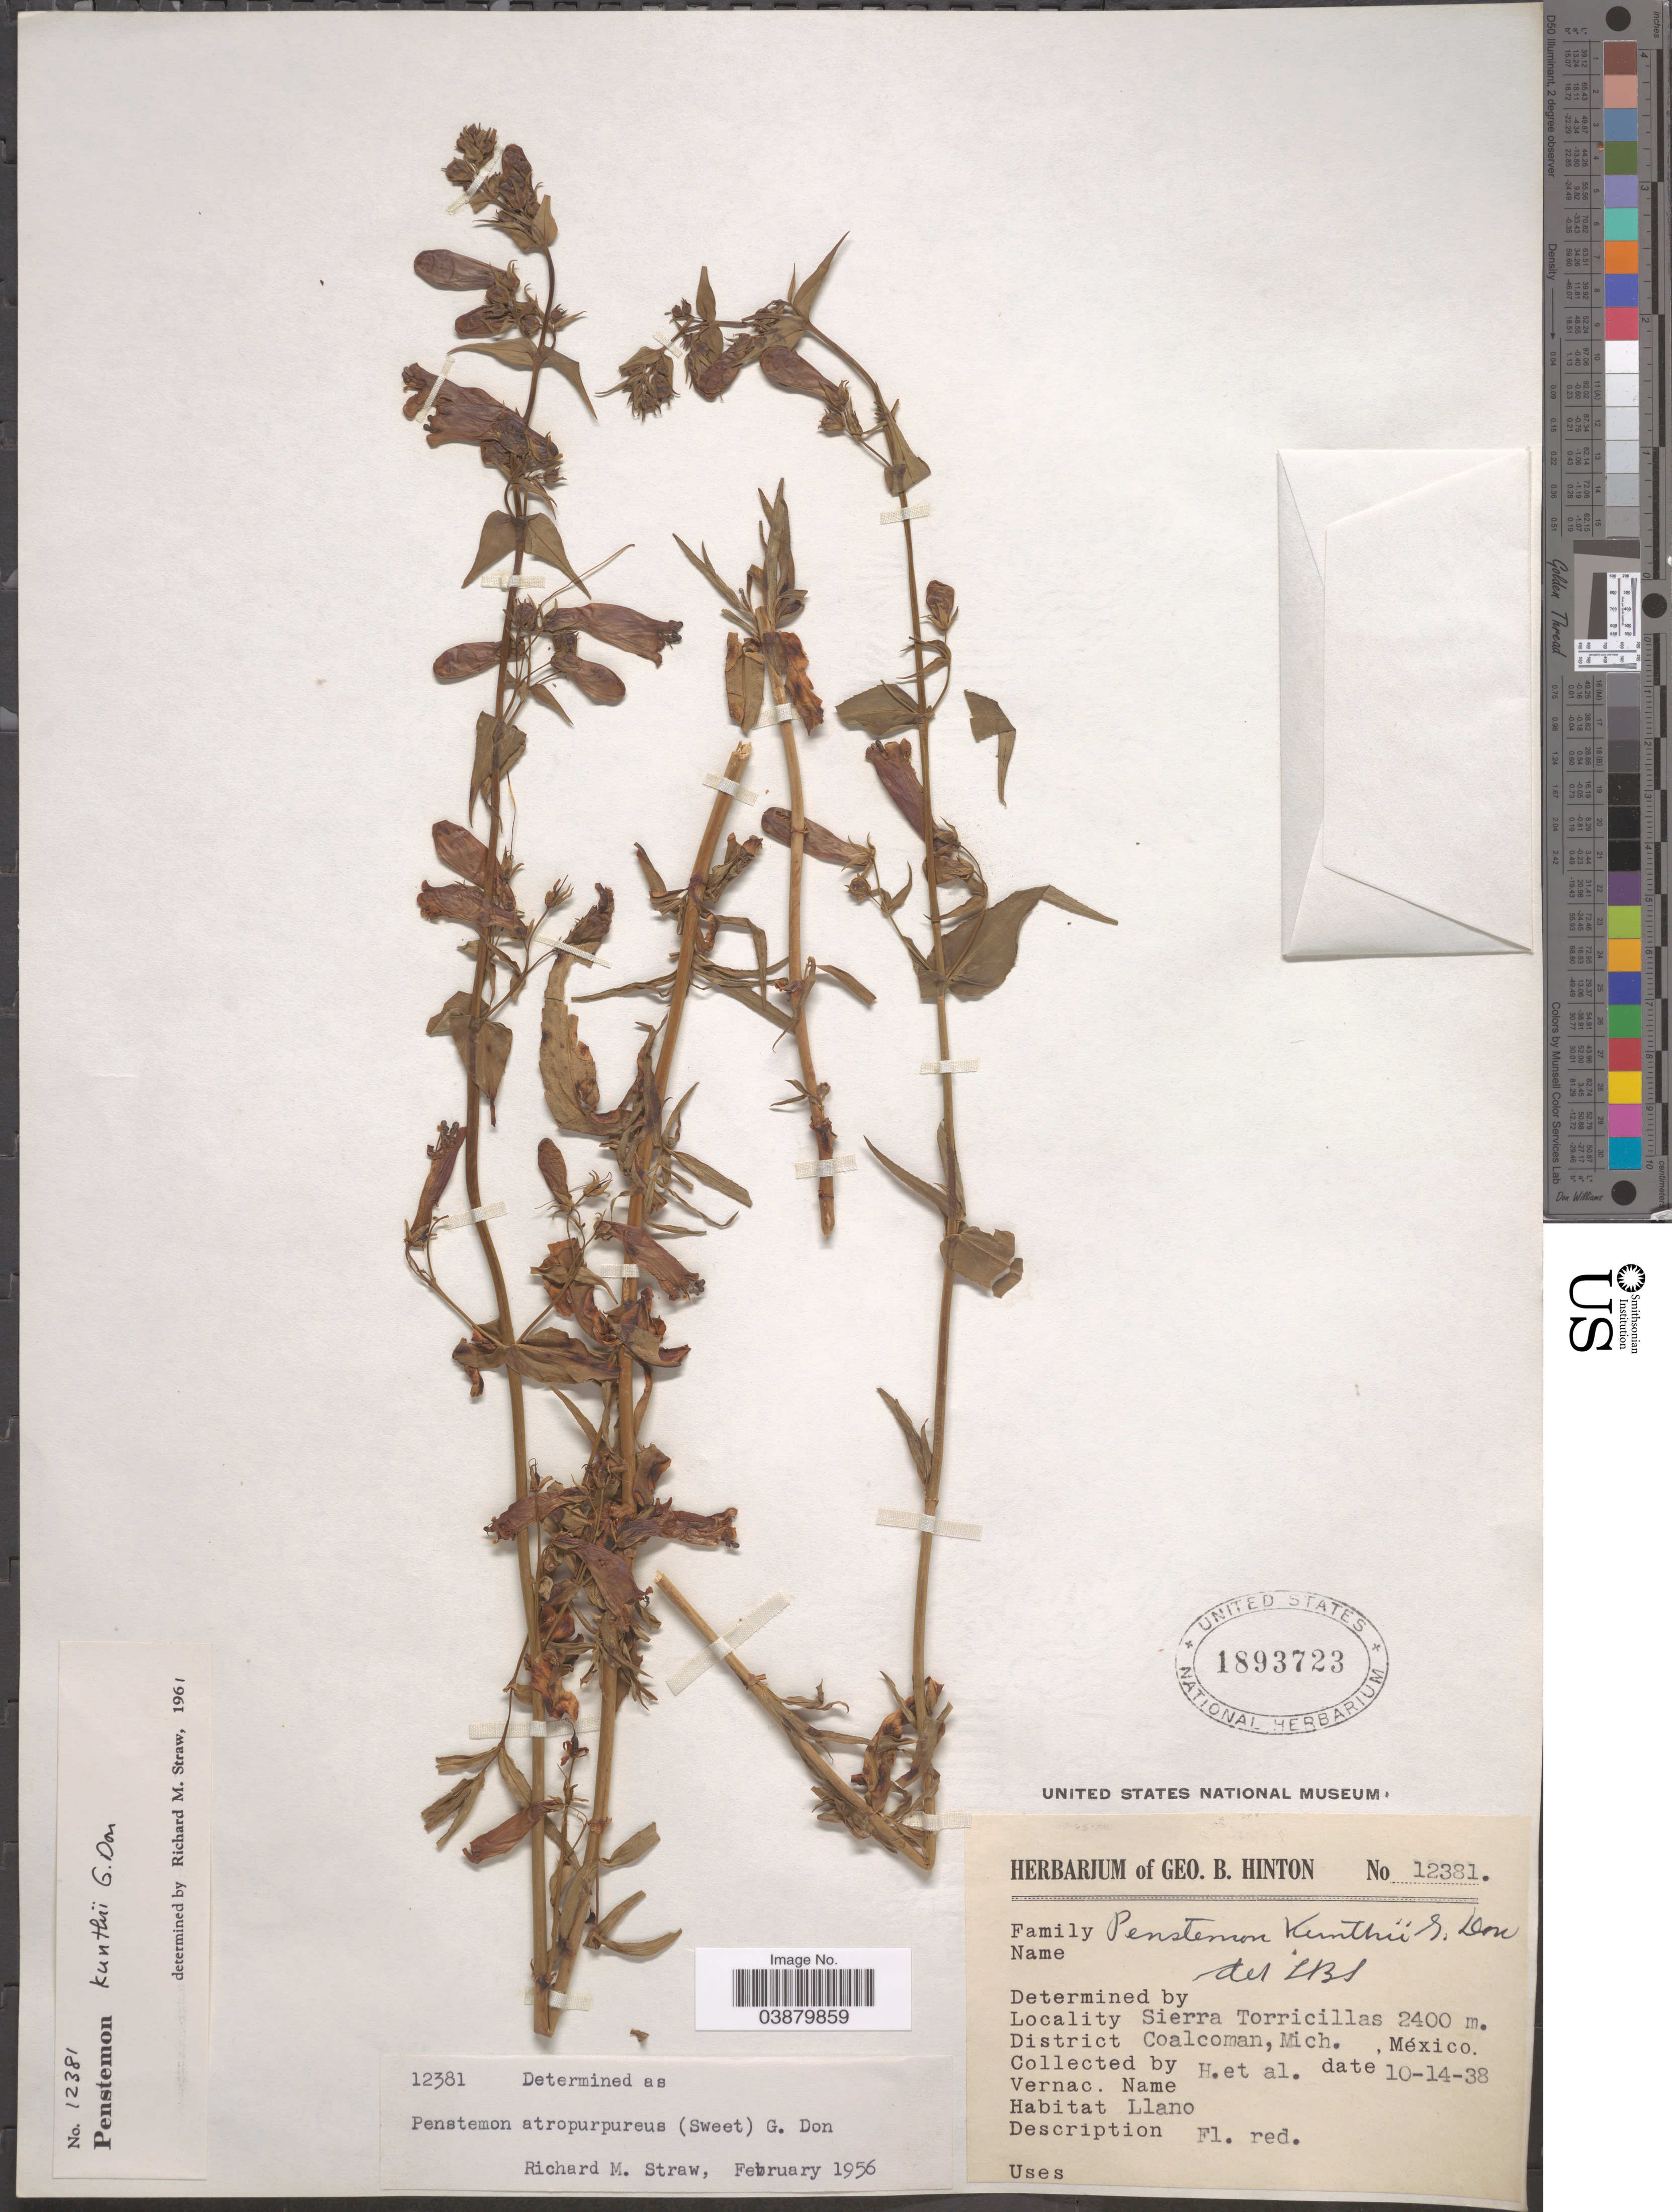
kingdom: Plantae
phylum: Tracheophyta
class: Magnoliopsida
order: Lamiales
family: Plantaginaceae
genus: Penstemon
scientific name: Penstemon kunthii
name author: G. Don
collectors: G. B. Hinton & et al.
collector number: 12381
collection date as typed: Transcribed d/m/y: 14/10/38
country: Mexico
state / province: Michoacán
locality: Sierra Torricillas. District Coalcoman.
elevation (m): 2400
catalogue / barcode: US 1893723